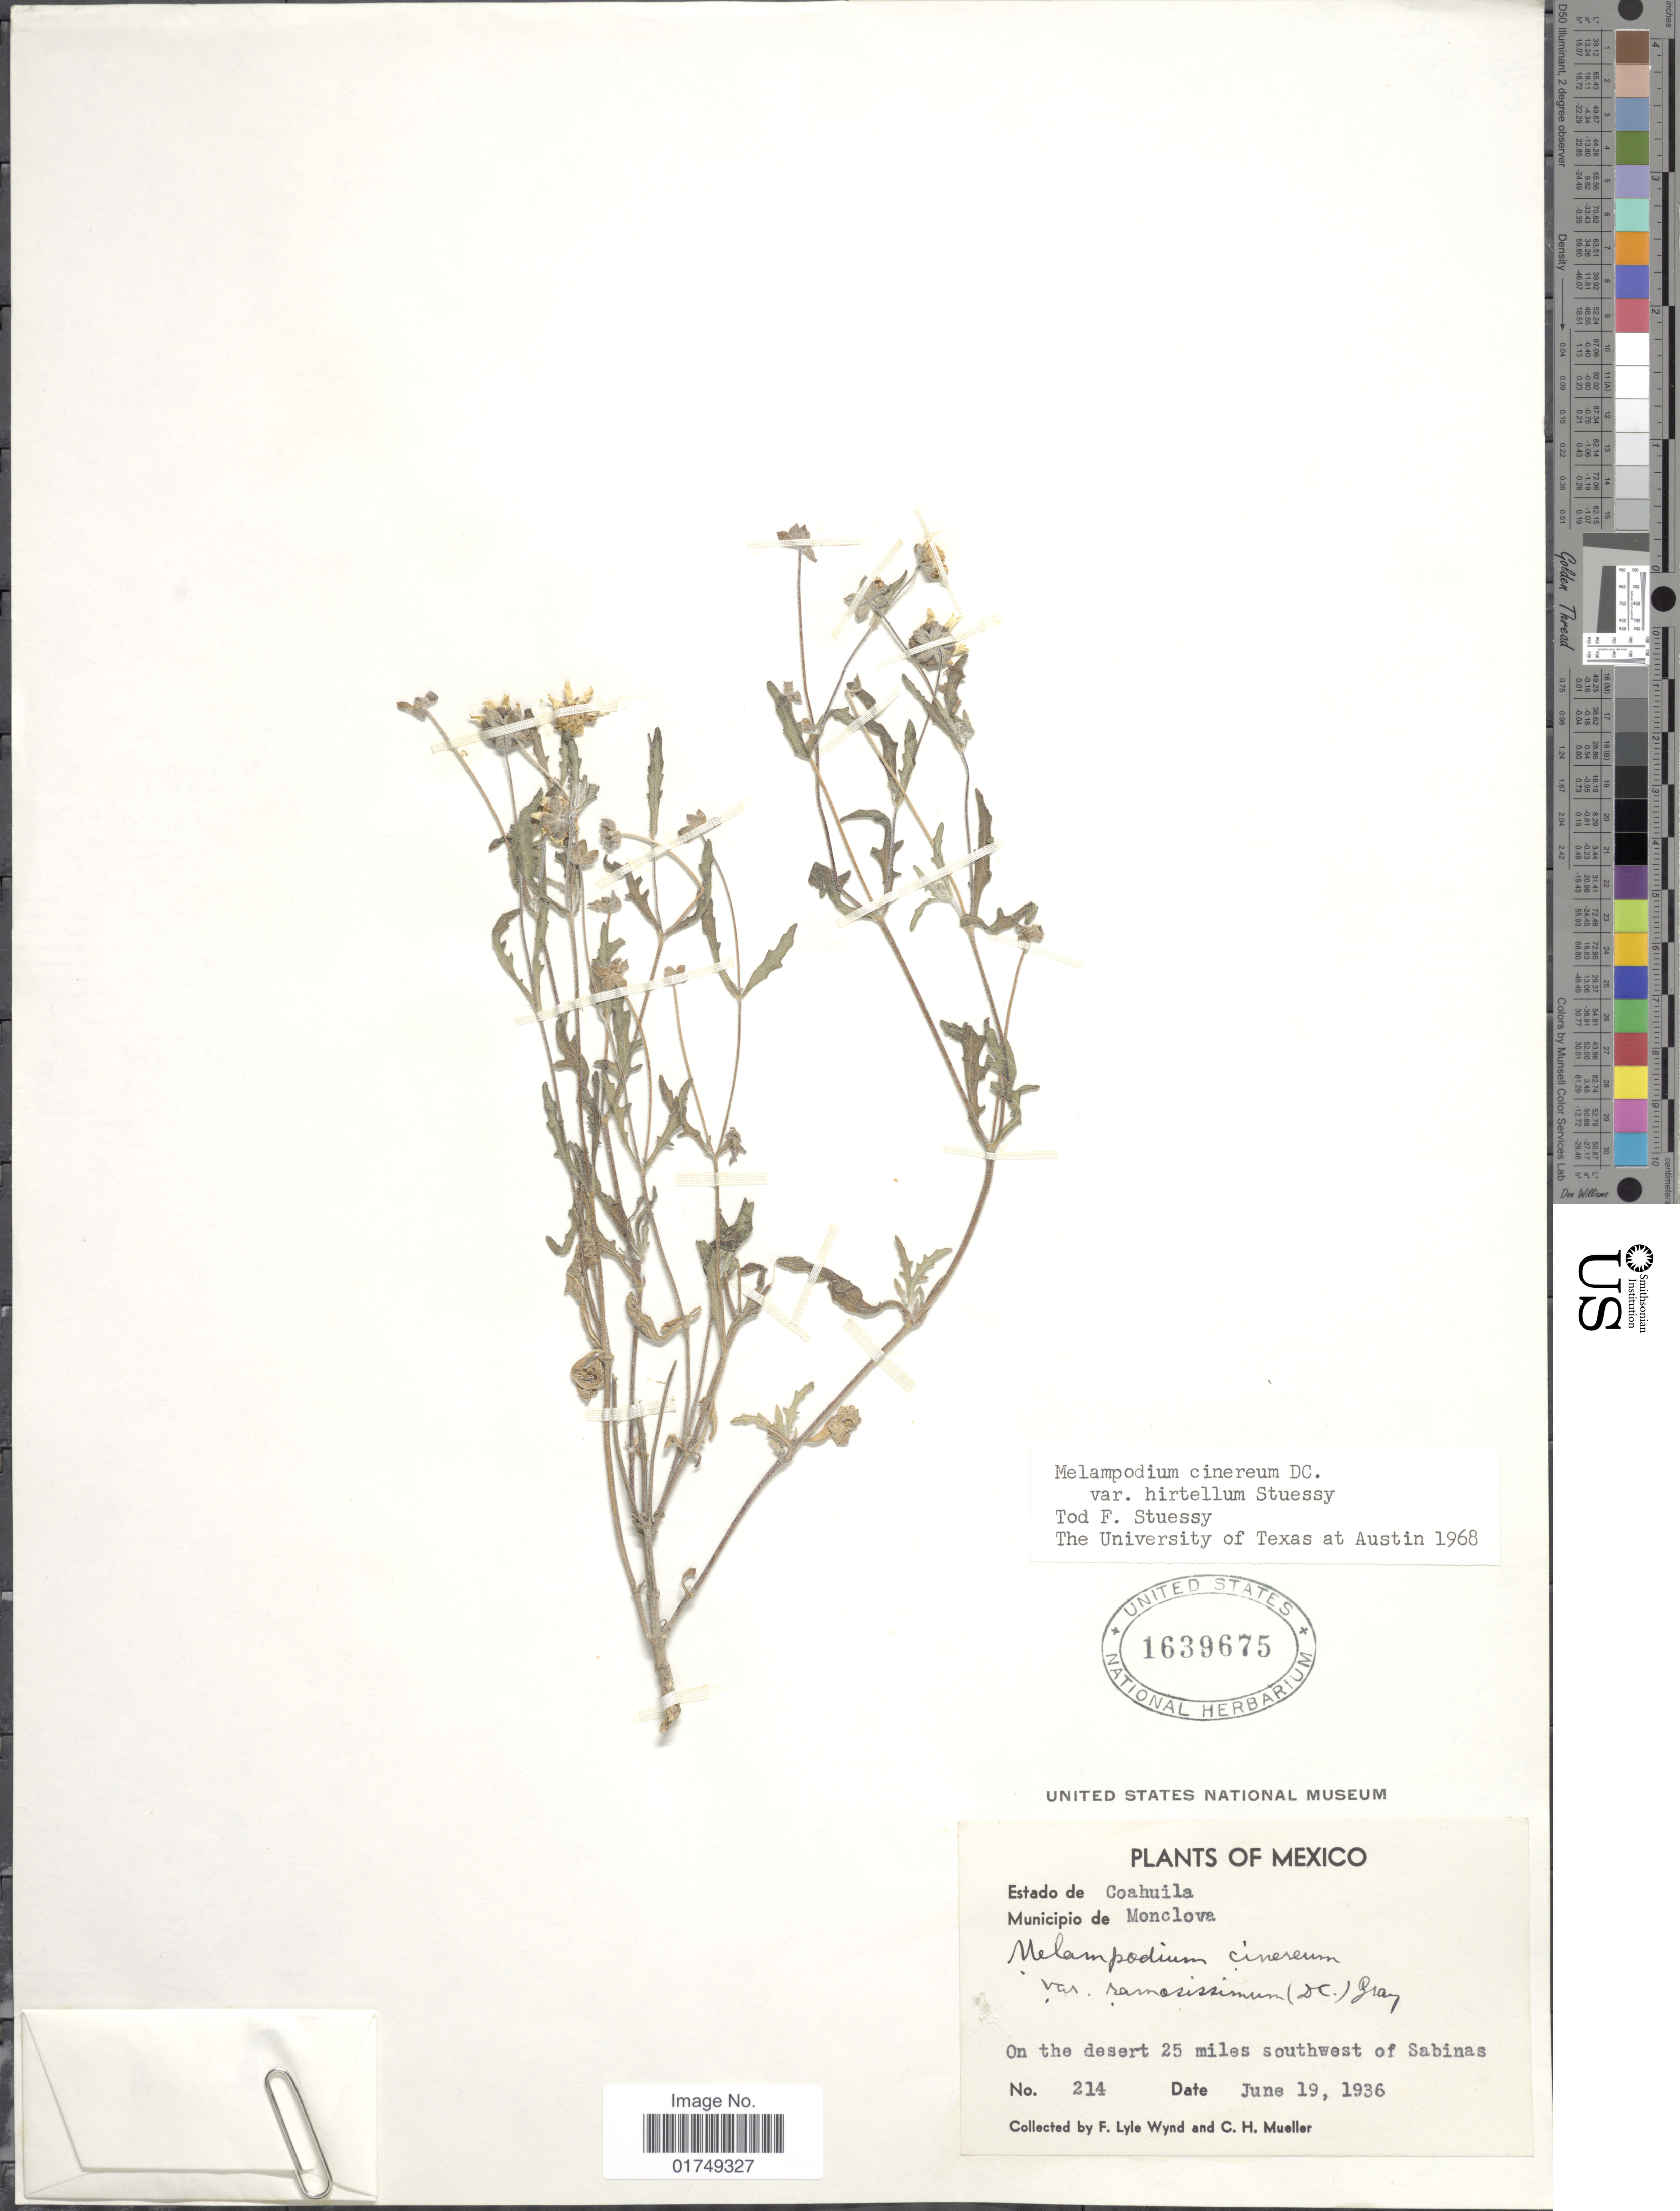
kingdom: Plantae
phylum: Tracheophyta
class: Magnoliopsida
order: Asterales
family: Asteraceae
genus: Melampodium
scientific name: Melampodium cinereum var. hirtellum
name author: Stuessy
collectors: F. L. Wynd & C. H. Mueller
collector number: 214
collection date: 1936-06-19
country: Mexico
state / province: Coahuila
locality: Municipio de Monclova, desert 25 miles southwest of Sabinas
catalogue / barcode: US 1639675